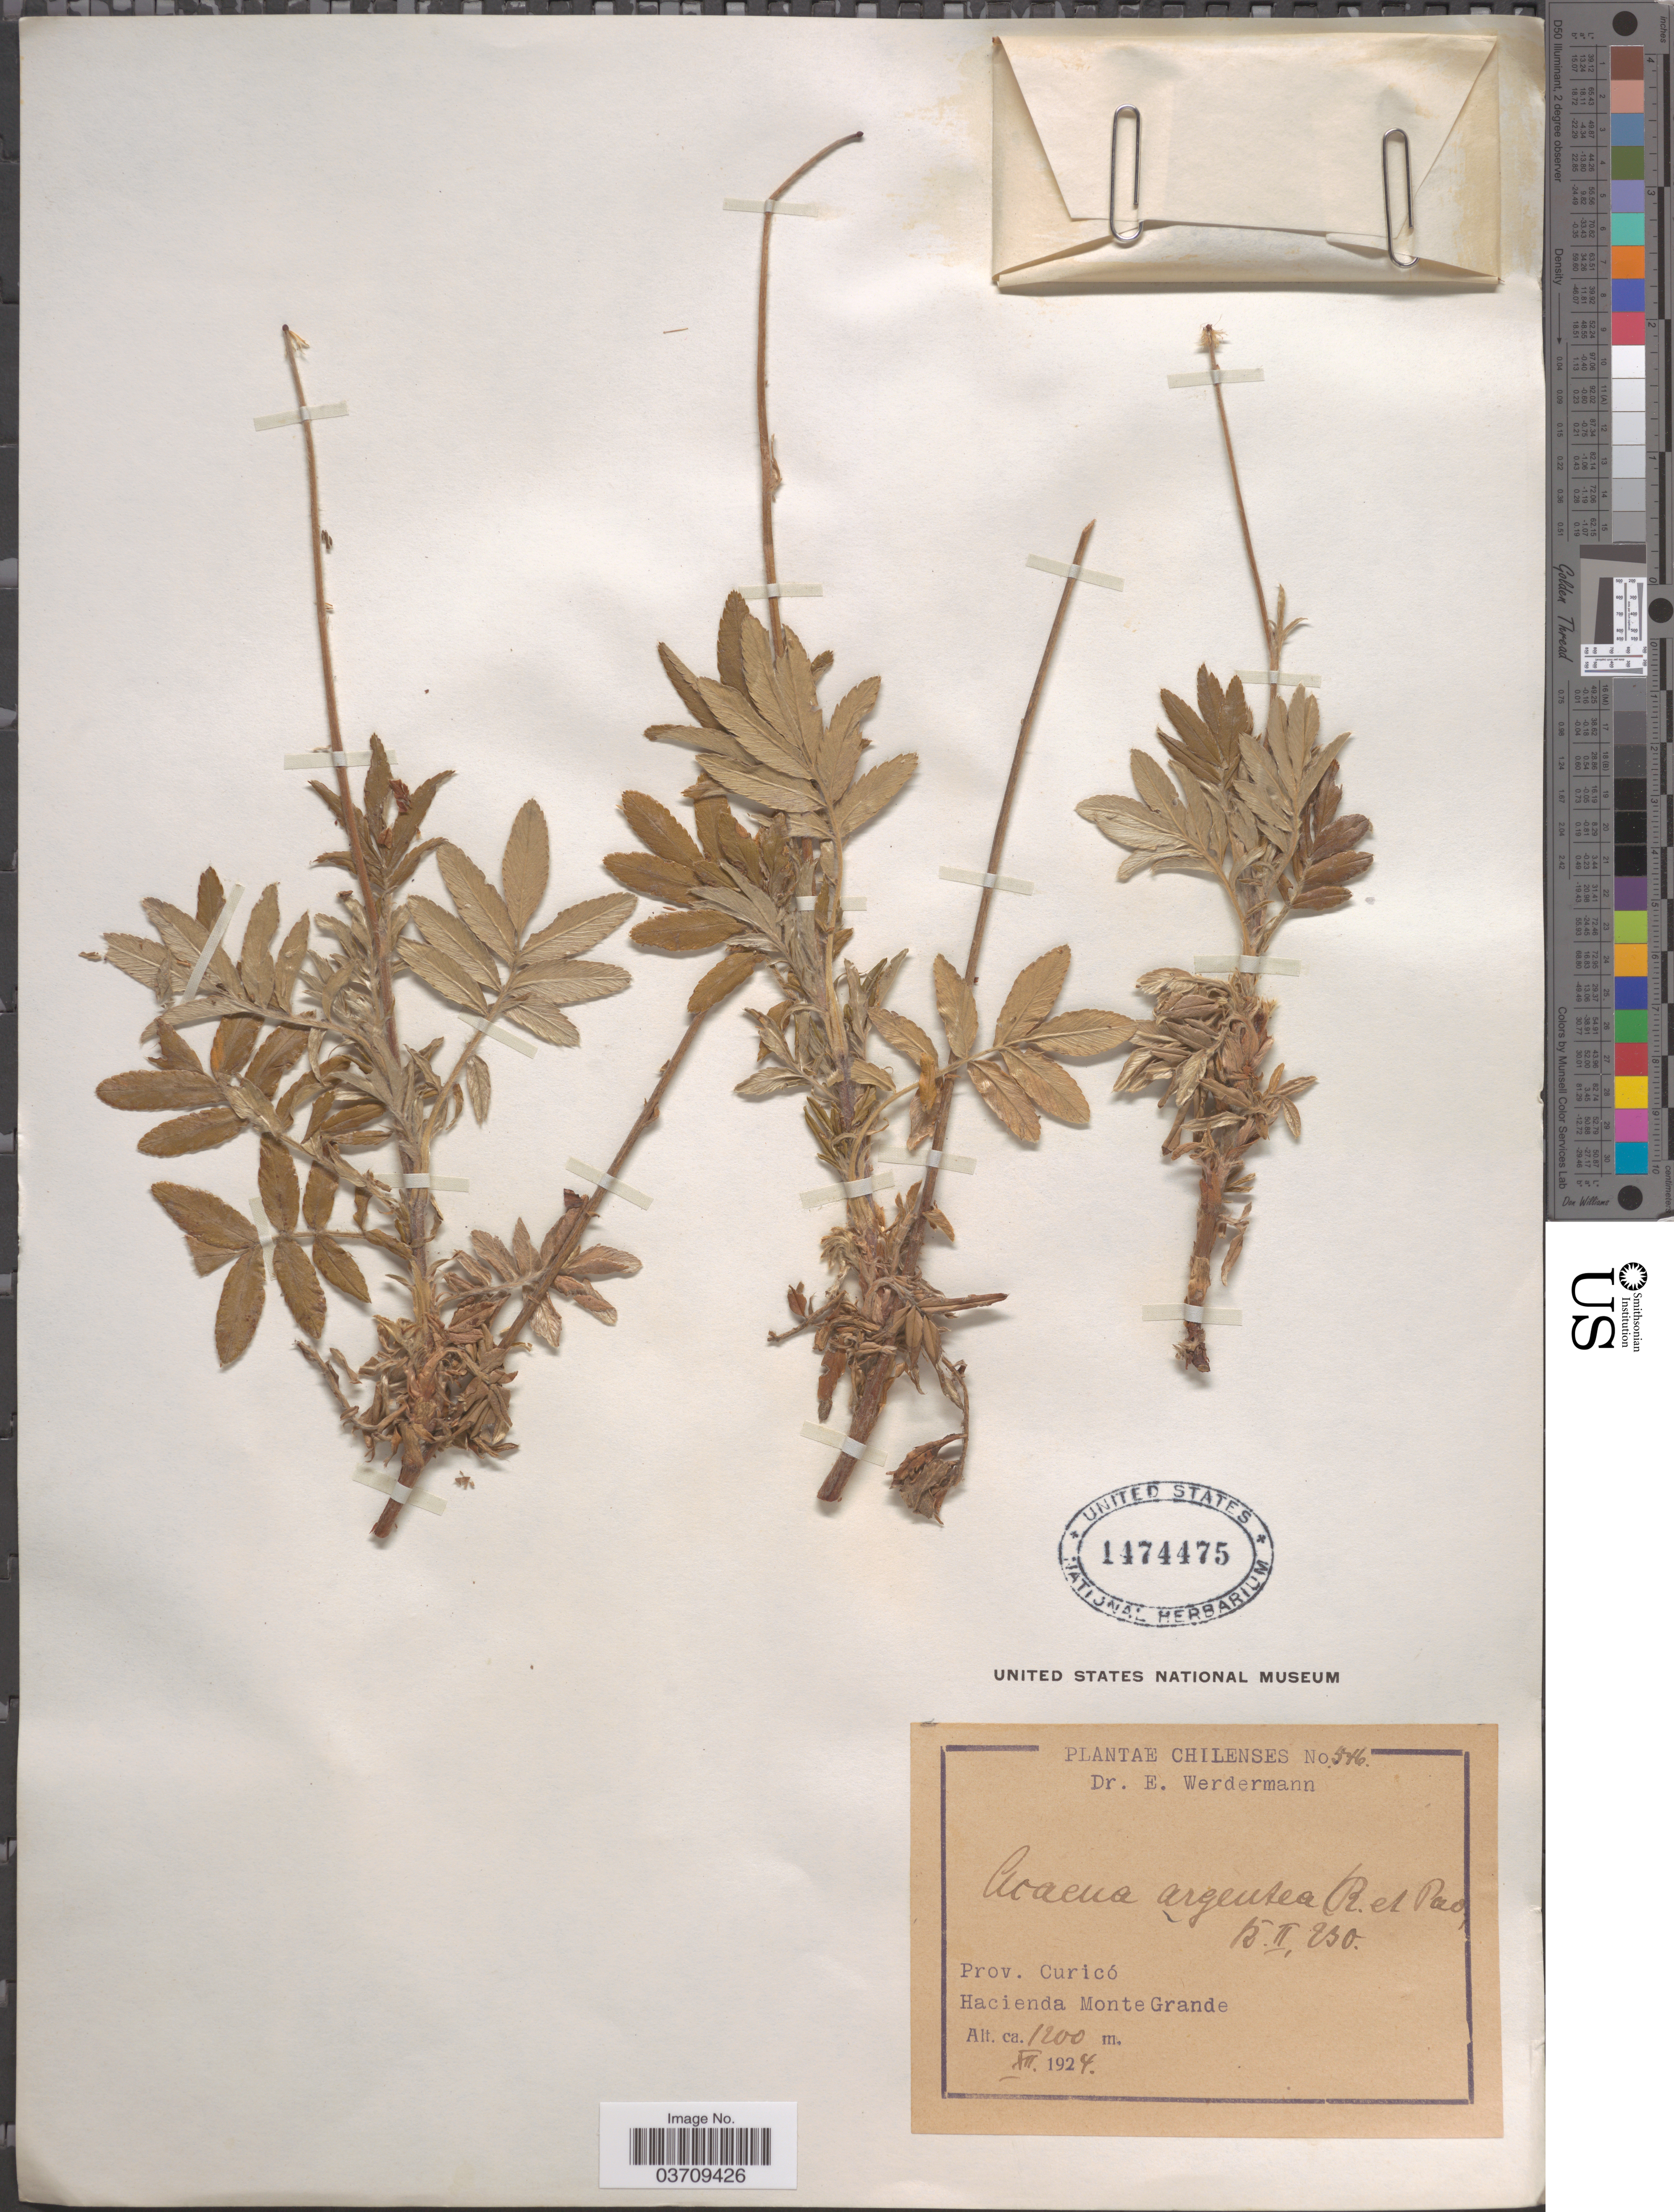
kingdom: Plantae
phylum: Tracheophyta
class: Magnoliopsida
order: Rosales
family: Rosaceae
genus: Acaena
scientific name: Acaena cylindristachya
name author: Ruiz & Pav.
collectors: E. Werdermann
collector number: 546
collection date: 1924-12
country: Chile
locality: Prov. Curicó. Hacienda Monte Grande.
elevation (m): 1200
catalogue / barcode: US 1474475